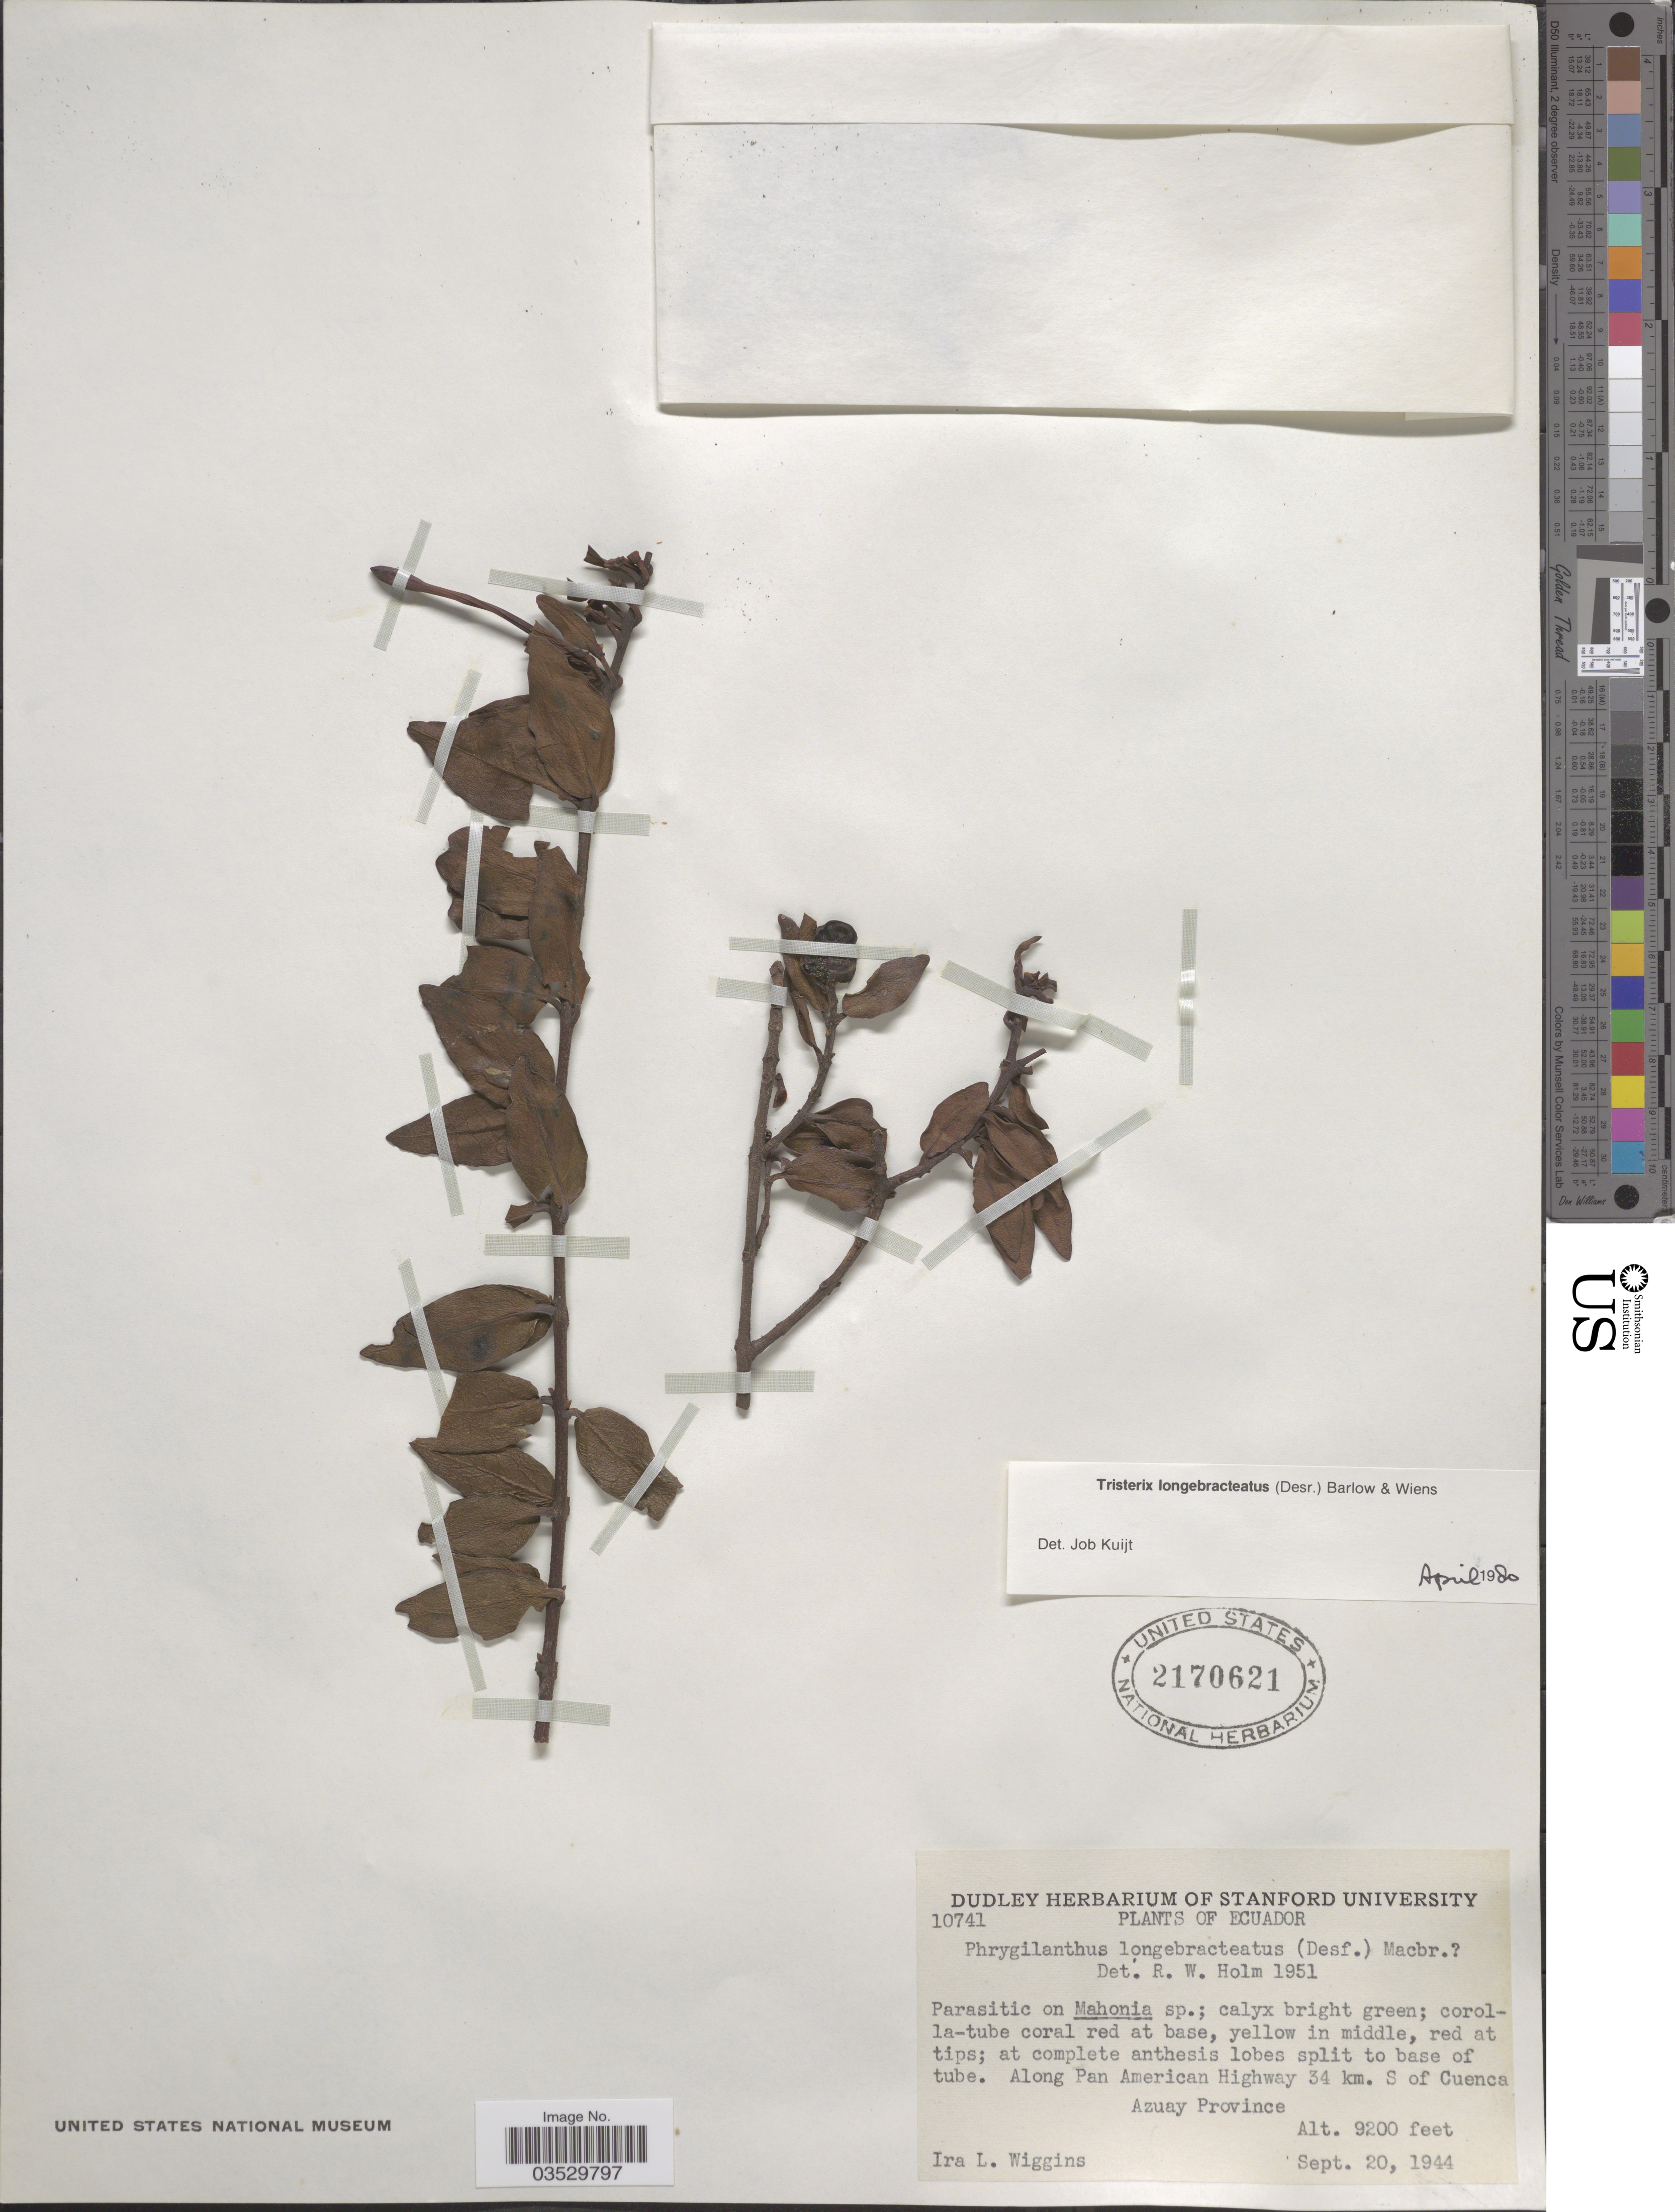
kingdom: Plantae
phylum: Tracheophyta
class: Magnoliopsida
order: Santalales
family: Loranthaceae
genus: Tristerix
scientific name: Tristerix longebracteatus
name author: (Desr.) Bart. & Wiens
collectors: I. L. Wiggins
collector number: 10741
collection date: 1944-09-20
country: Ecuador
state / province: Azuay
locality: Along Pan American Highway 34 km. S of Cuenca.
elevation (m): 2804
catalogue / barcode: US 2170621